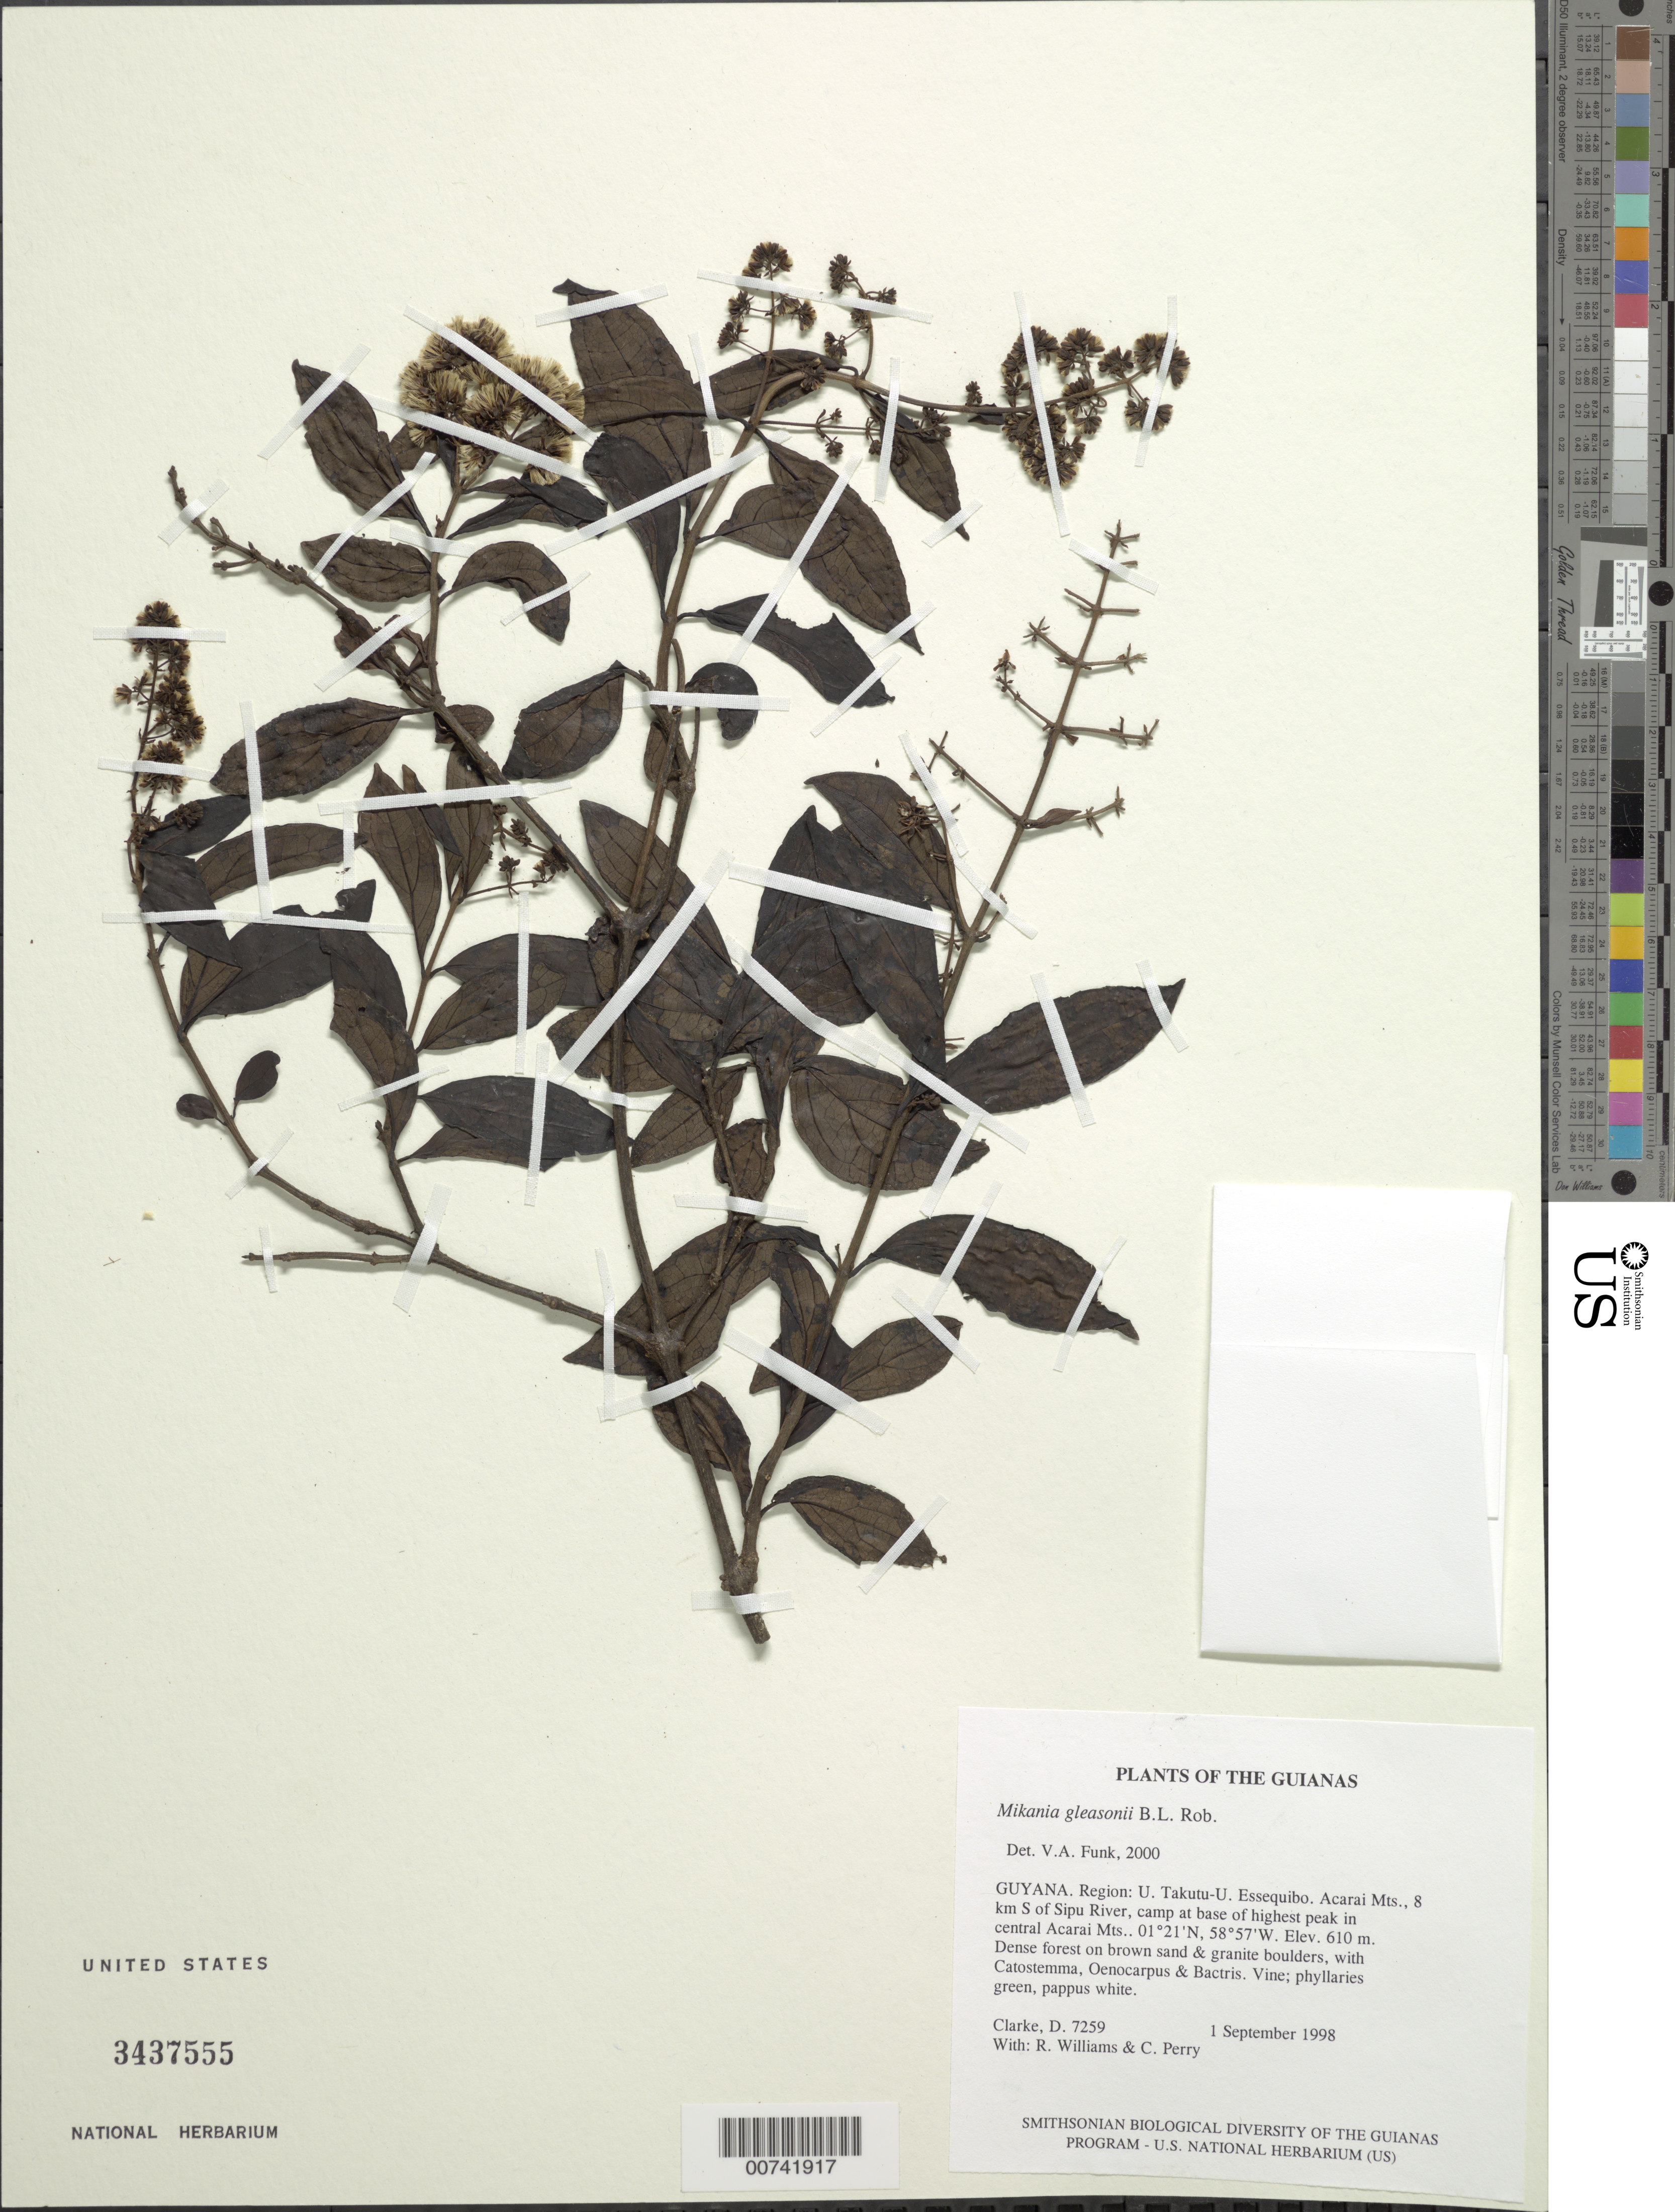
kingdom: Plantae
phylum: Tracheophyta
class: Magnoliopsida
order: Asterales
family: Asteraceae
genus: Mikania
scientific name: Mikania gleasonii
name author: B.L. Rob.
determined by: Funk, Vicki A., (BOT), Smithsonian Institution - National Museum of Natural History (UNITED STATES)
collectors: H. D. Clarke, R. Williams & C. Perry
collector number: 7259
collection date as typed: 1 September 1998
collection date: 1998-09-01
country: Guyana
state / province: U. Takutu-U. Essequibo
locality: Acarai Mts., 10 km S of Sipu River, summit of highest peak in central Acarai Mts.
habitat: Dense forest on brown sand & granite boulders, with Catostemma, Oenocarpus & Bactris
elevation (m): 1100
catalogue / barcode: US 3437555